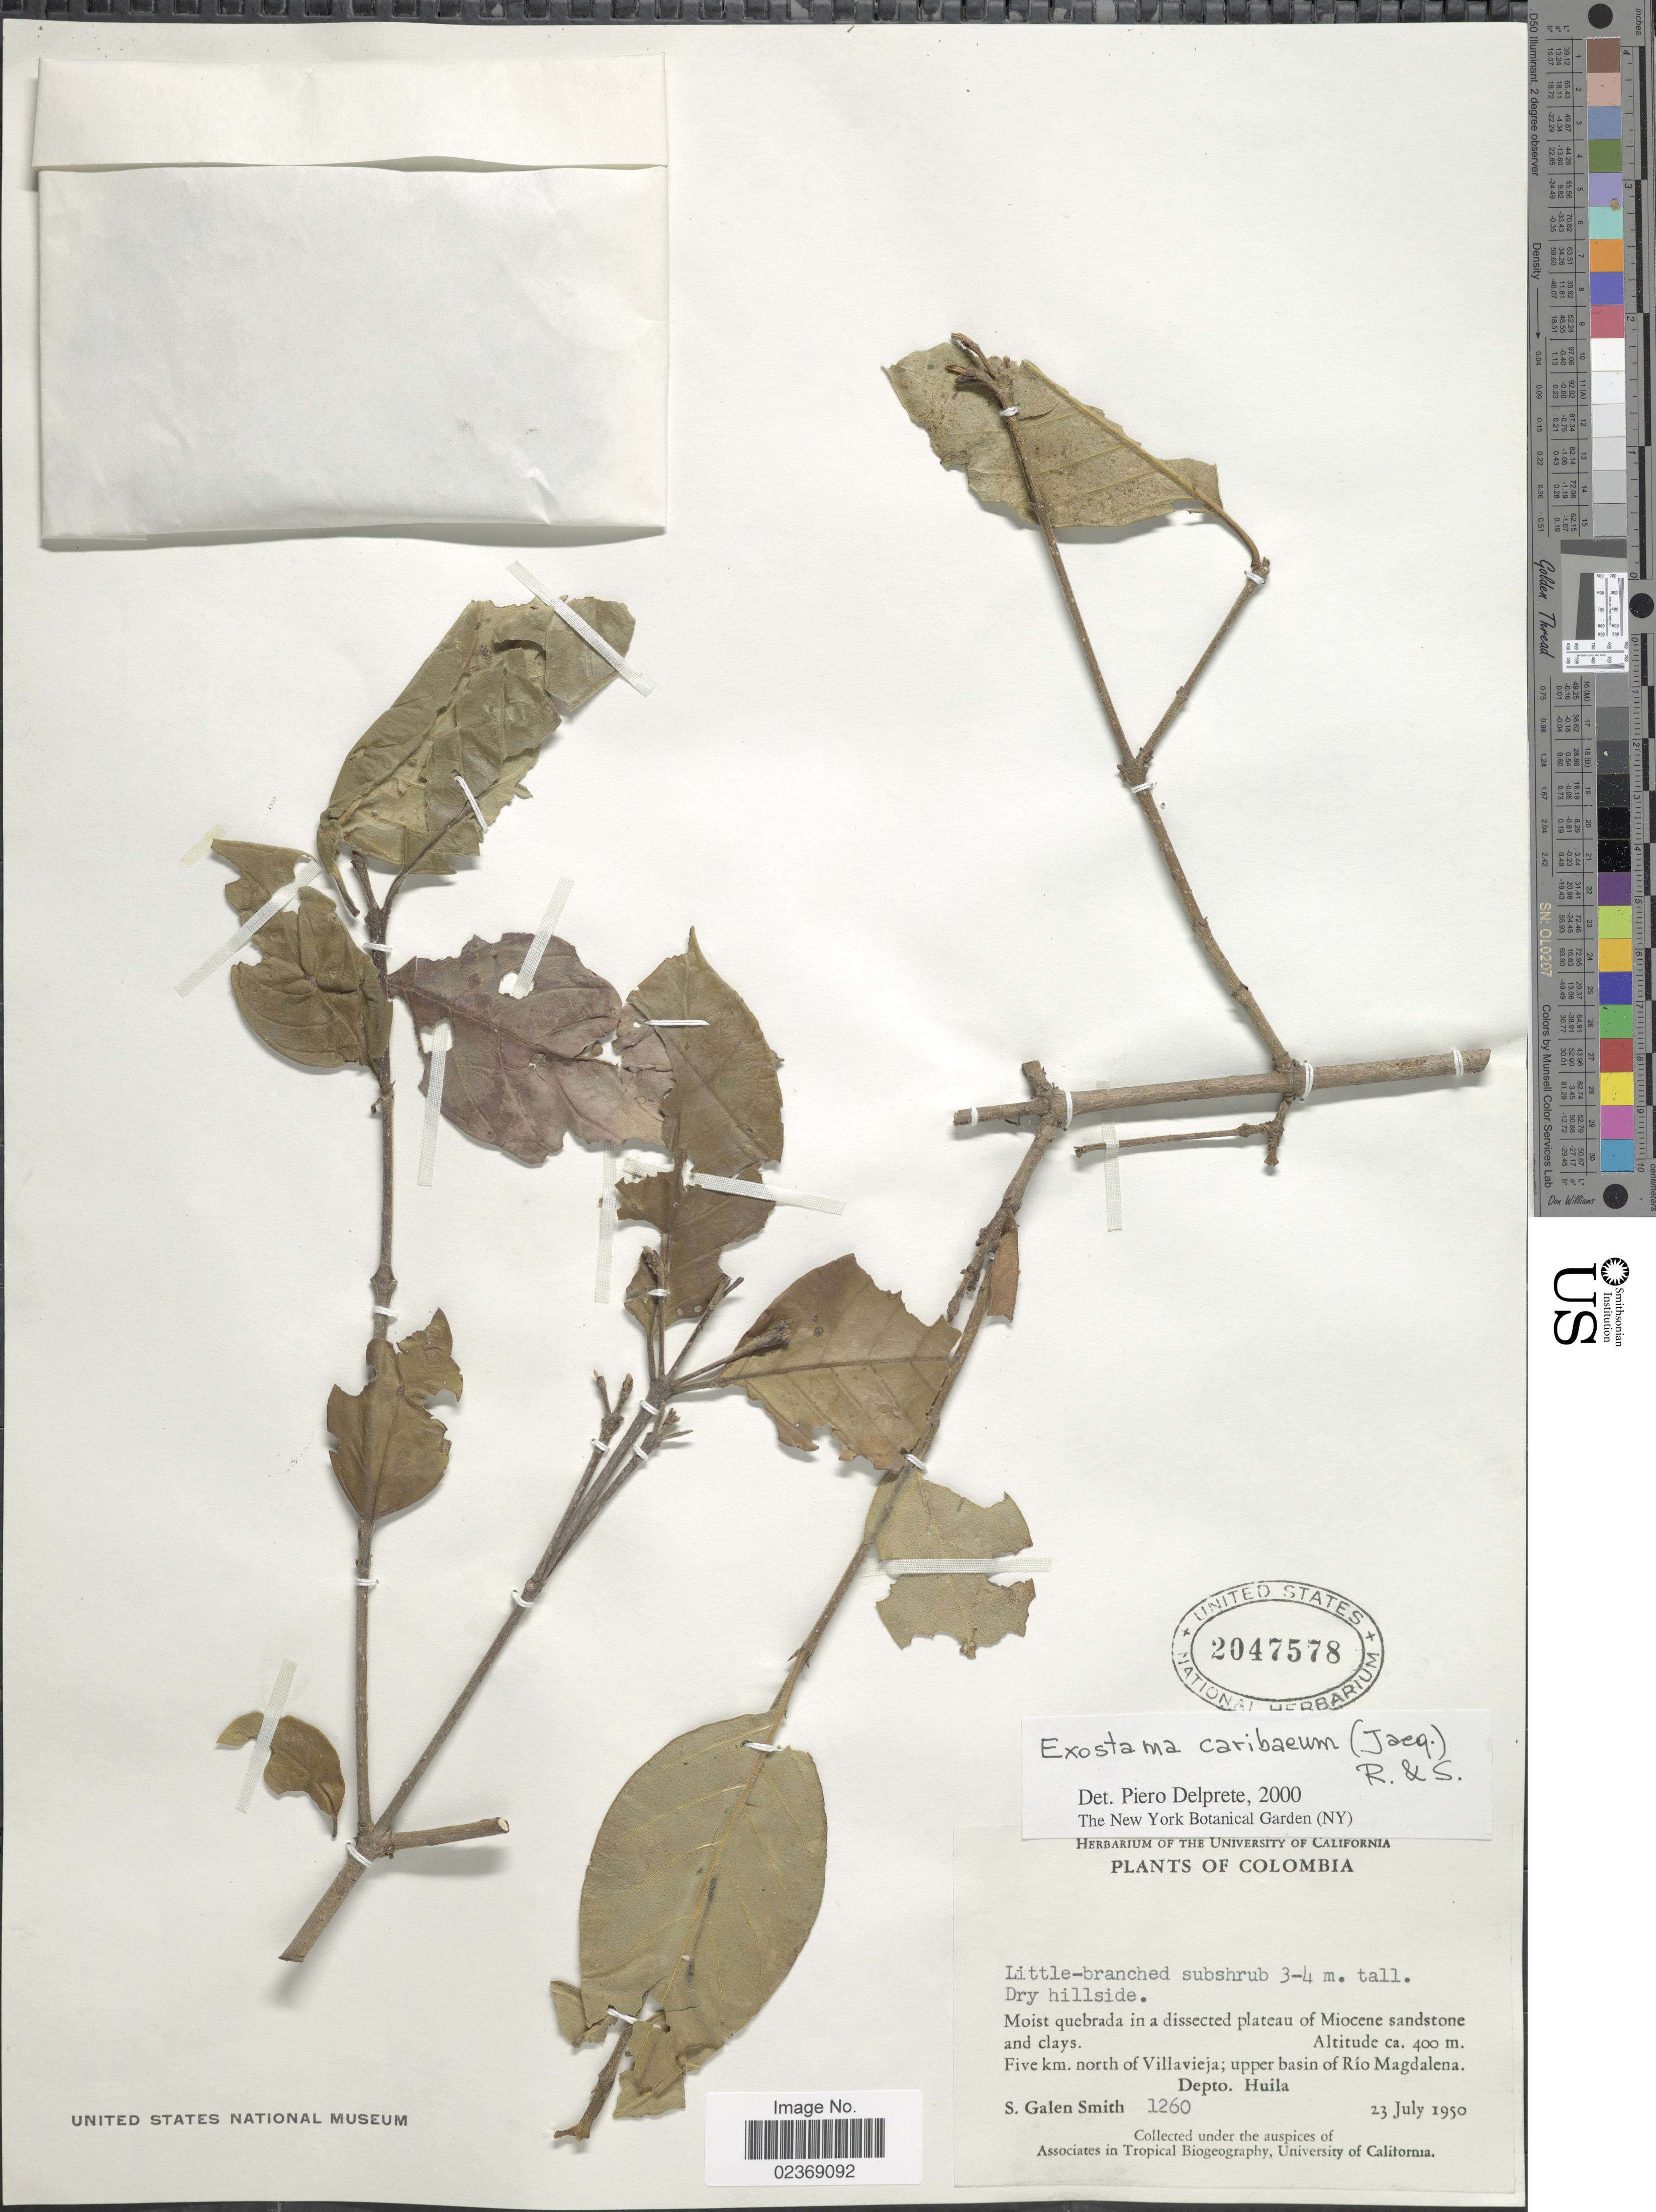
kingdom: Plantae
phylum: Tracheophyta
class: Magnoliopsida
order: Gentianales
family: Rubiaceae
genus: Exostema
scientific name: Exostema caribaeum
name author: (Jacq.) Roem. & Schult.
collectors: S. G. Smith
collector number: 1260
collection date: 1950-07-23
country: Colombia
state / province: Huila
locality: Dry hillside in a dissected plateau of Miocene sandstone and clays, Five km north of Villavieja; upper basin of Río Magdalena, Depto Huila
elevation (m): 400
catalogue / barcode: US 2047578